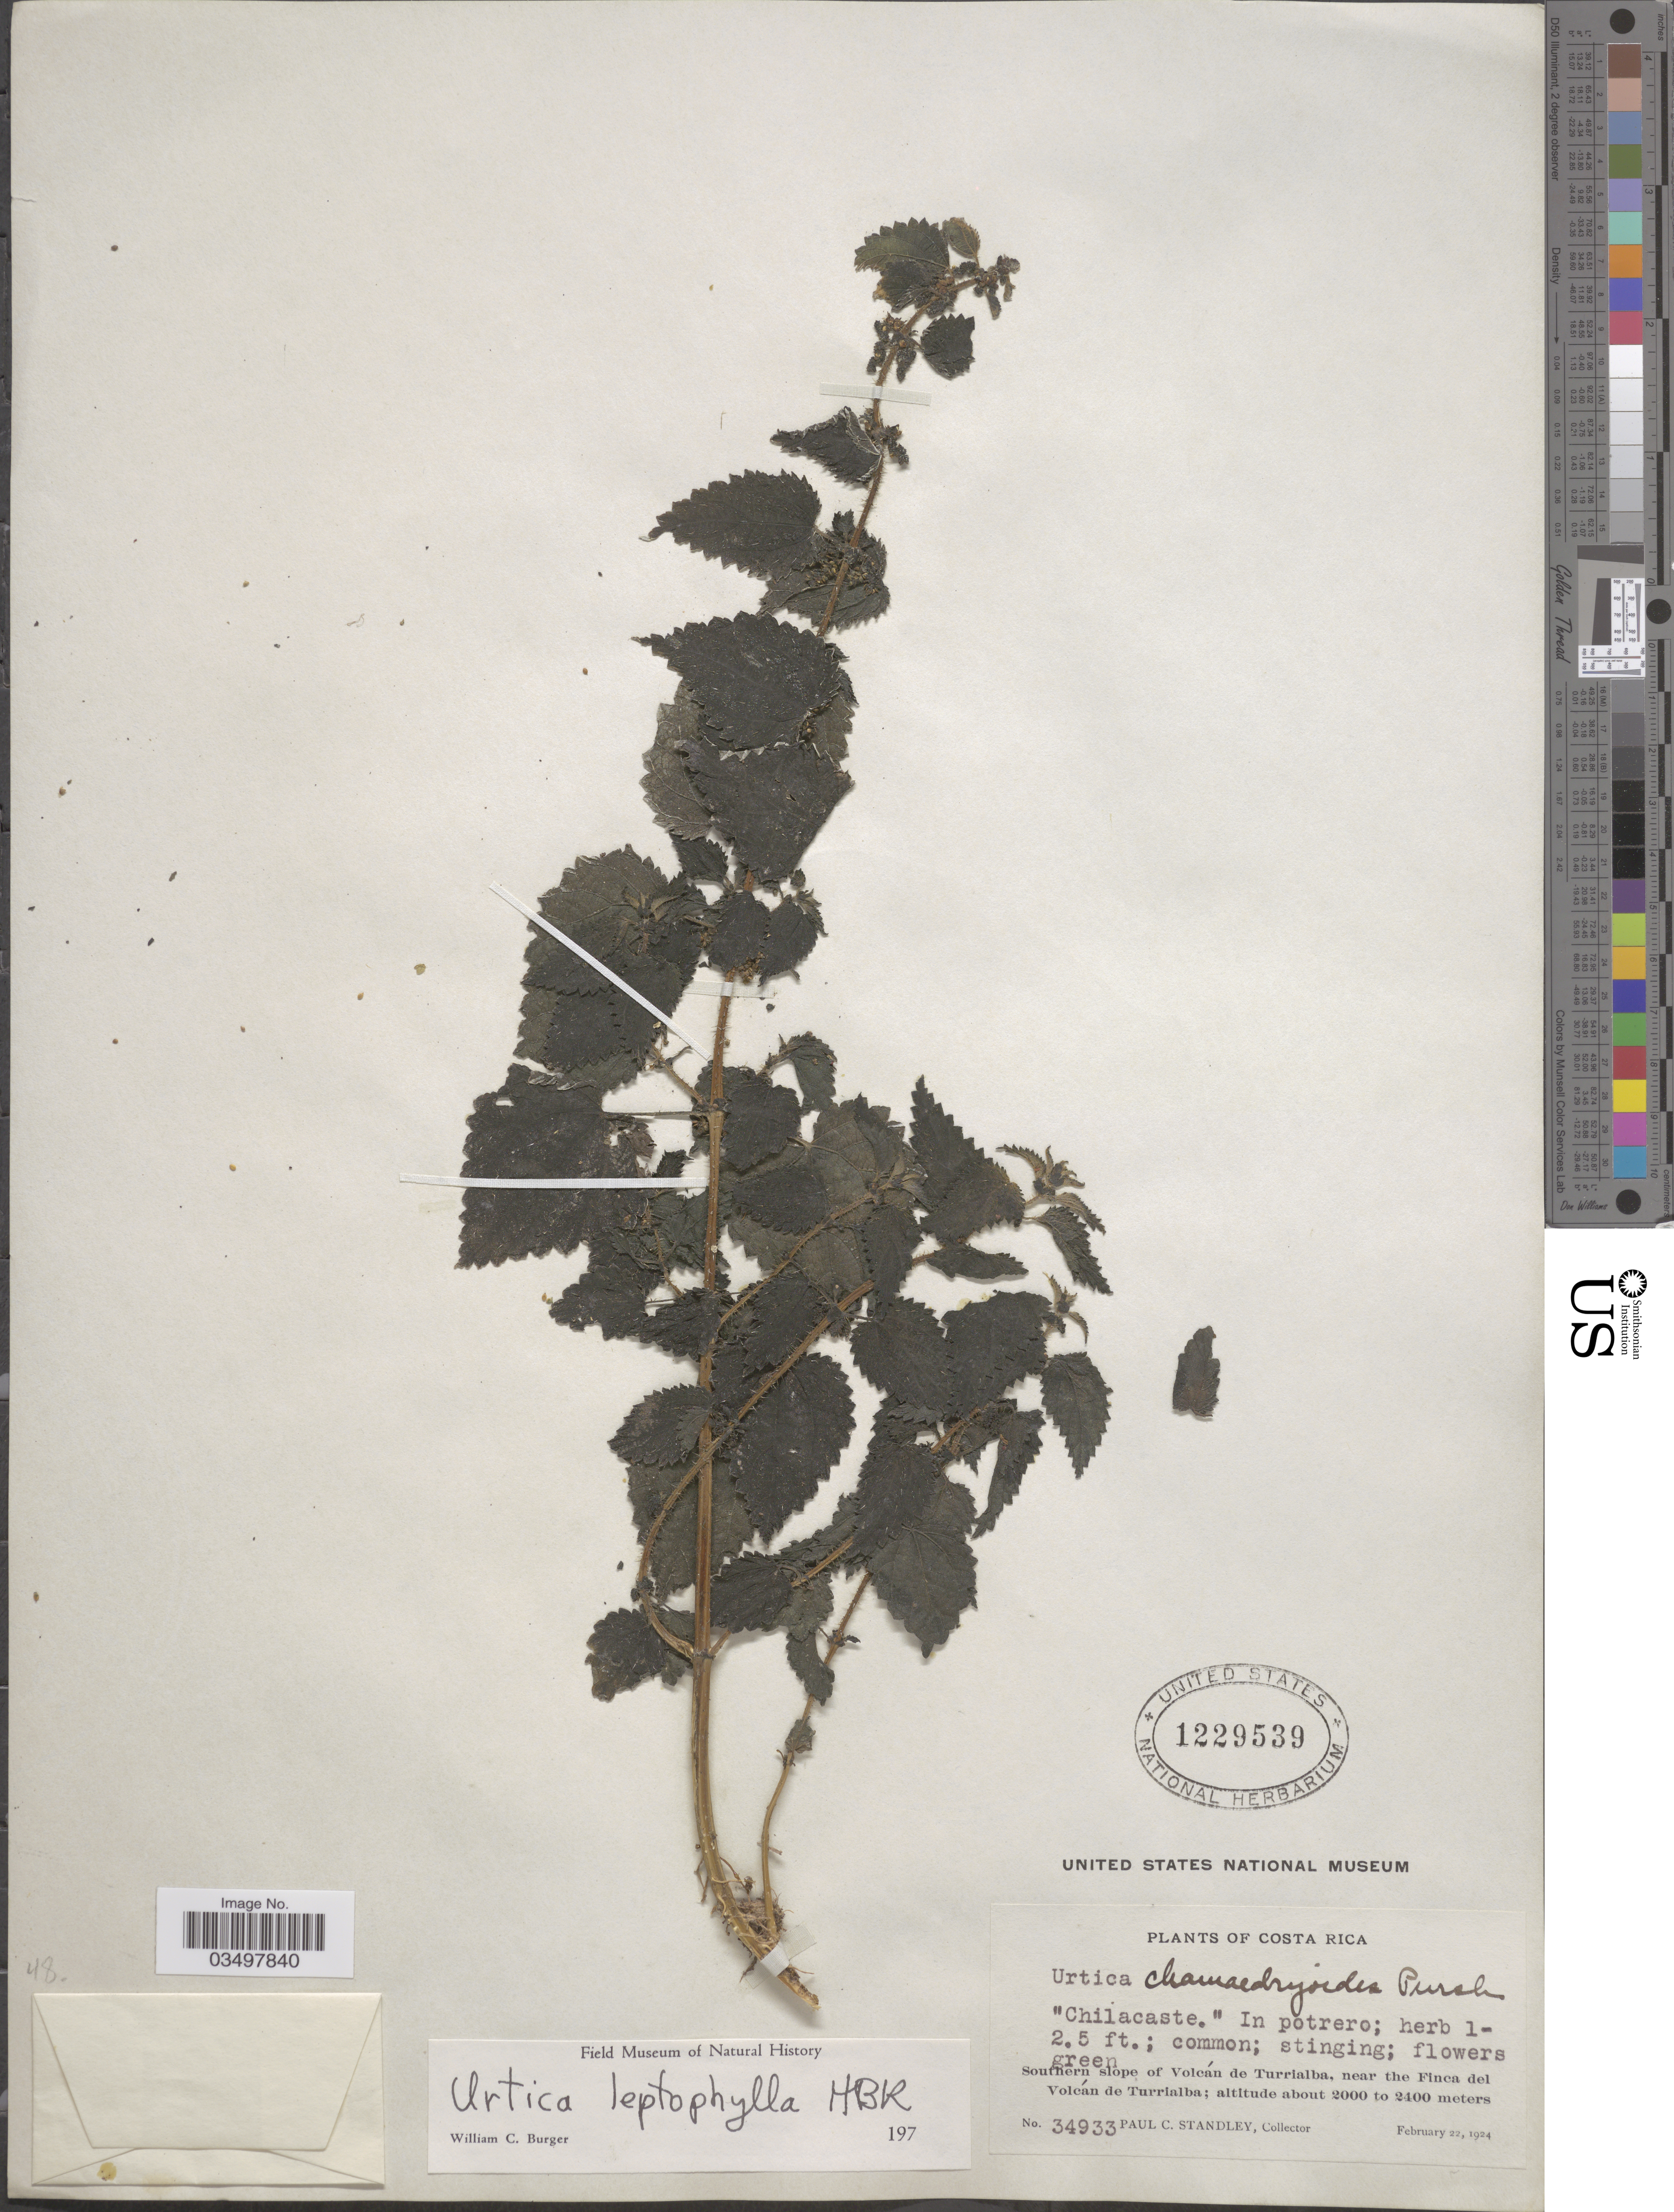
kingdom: Plantae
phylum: Tracheophyta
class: Magnoliopsida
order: Rosales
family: Urticaceae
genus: Urtica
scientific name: Urtica leptophylla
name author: Kunth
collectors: P. C. Standley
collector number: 34933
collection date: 1924-02-22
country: Costa Rica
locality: Southern slope of Volcán de Turrialba, near the Finca del Volcán de Turrialba.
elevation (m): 2000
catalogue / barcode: US 1229539